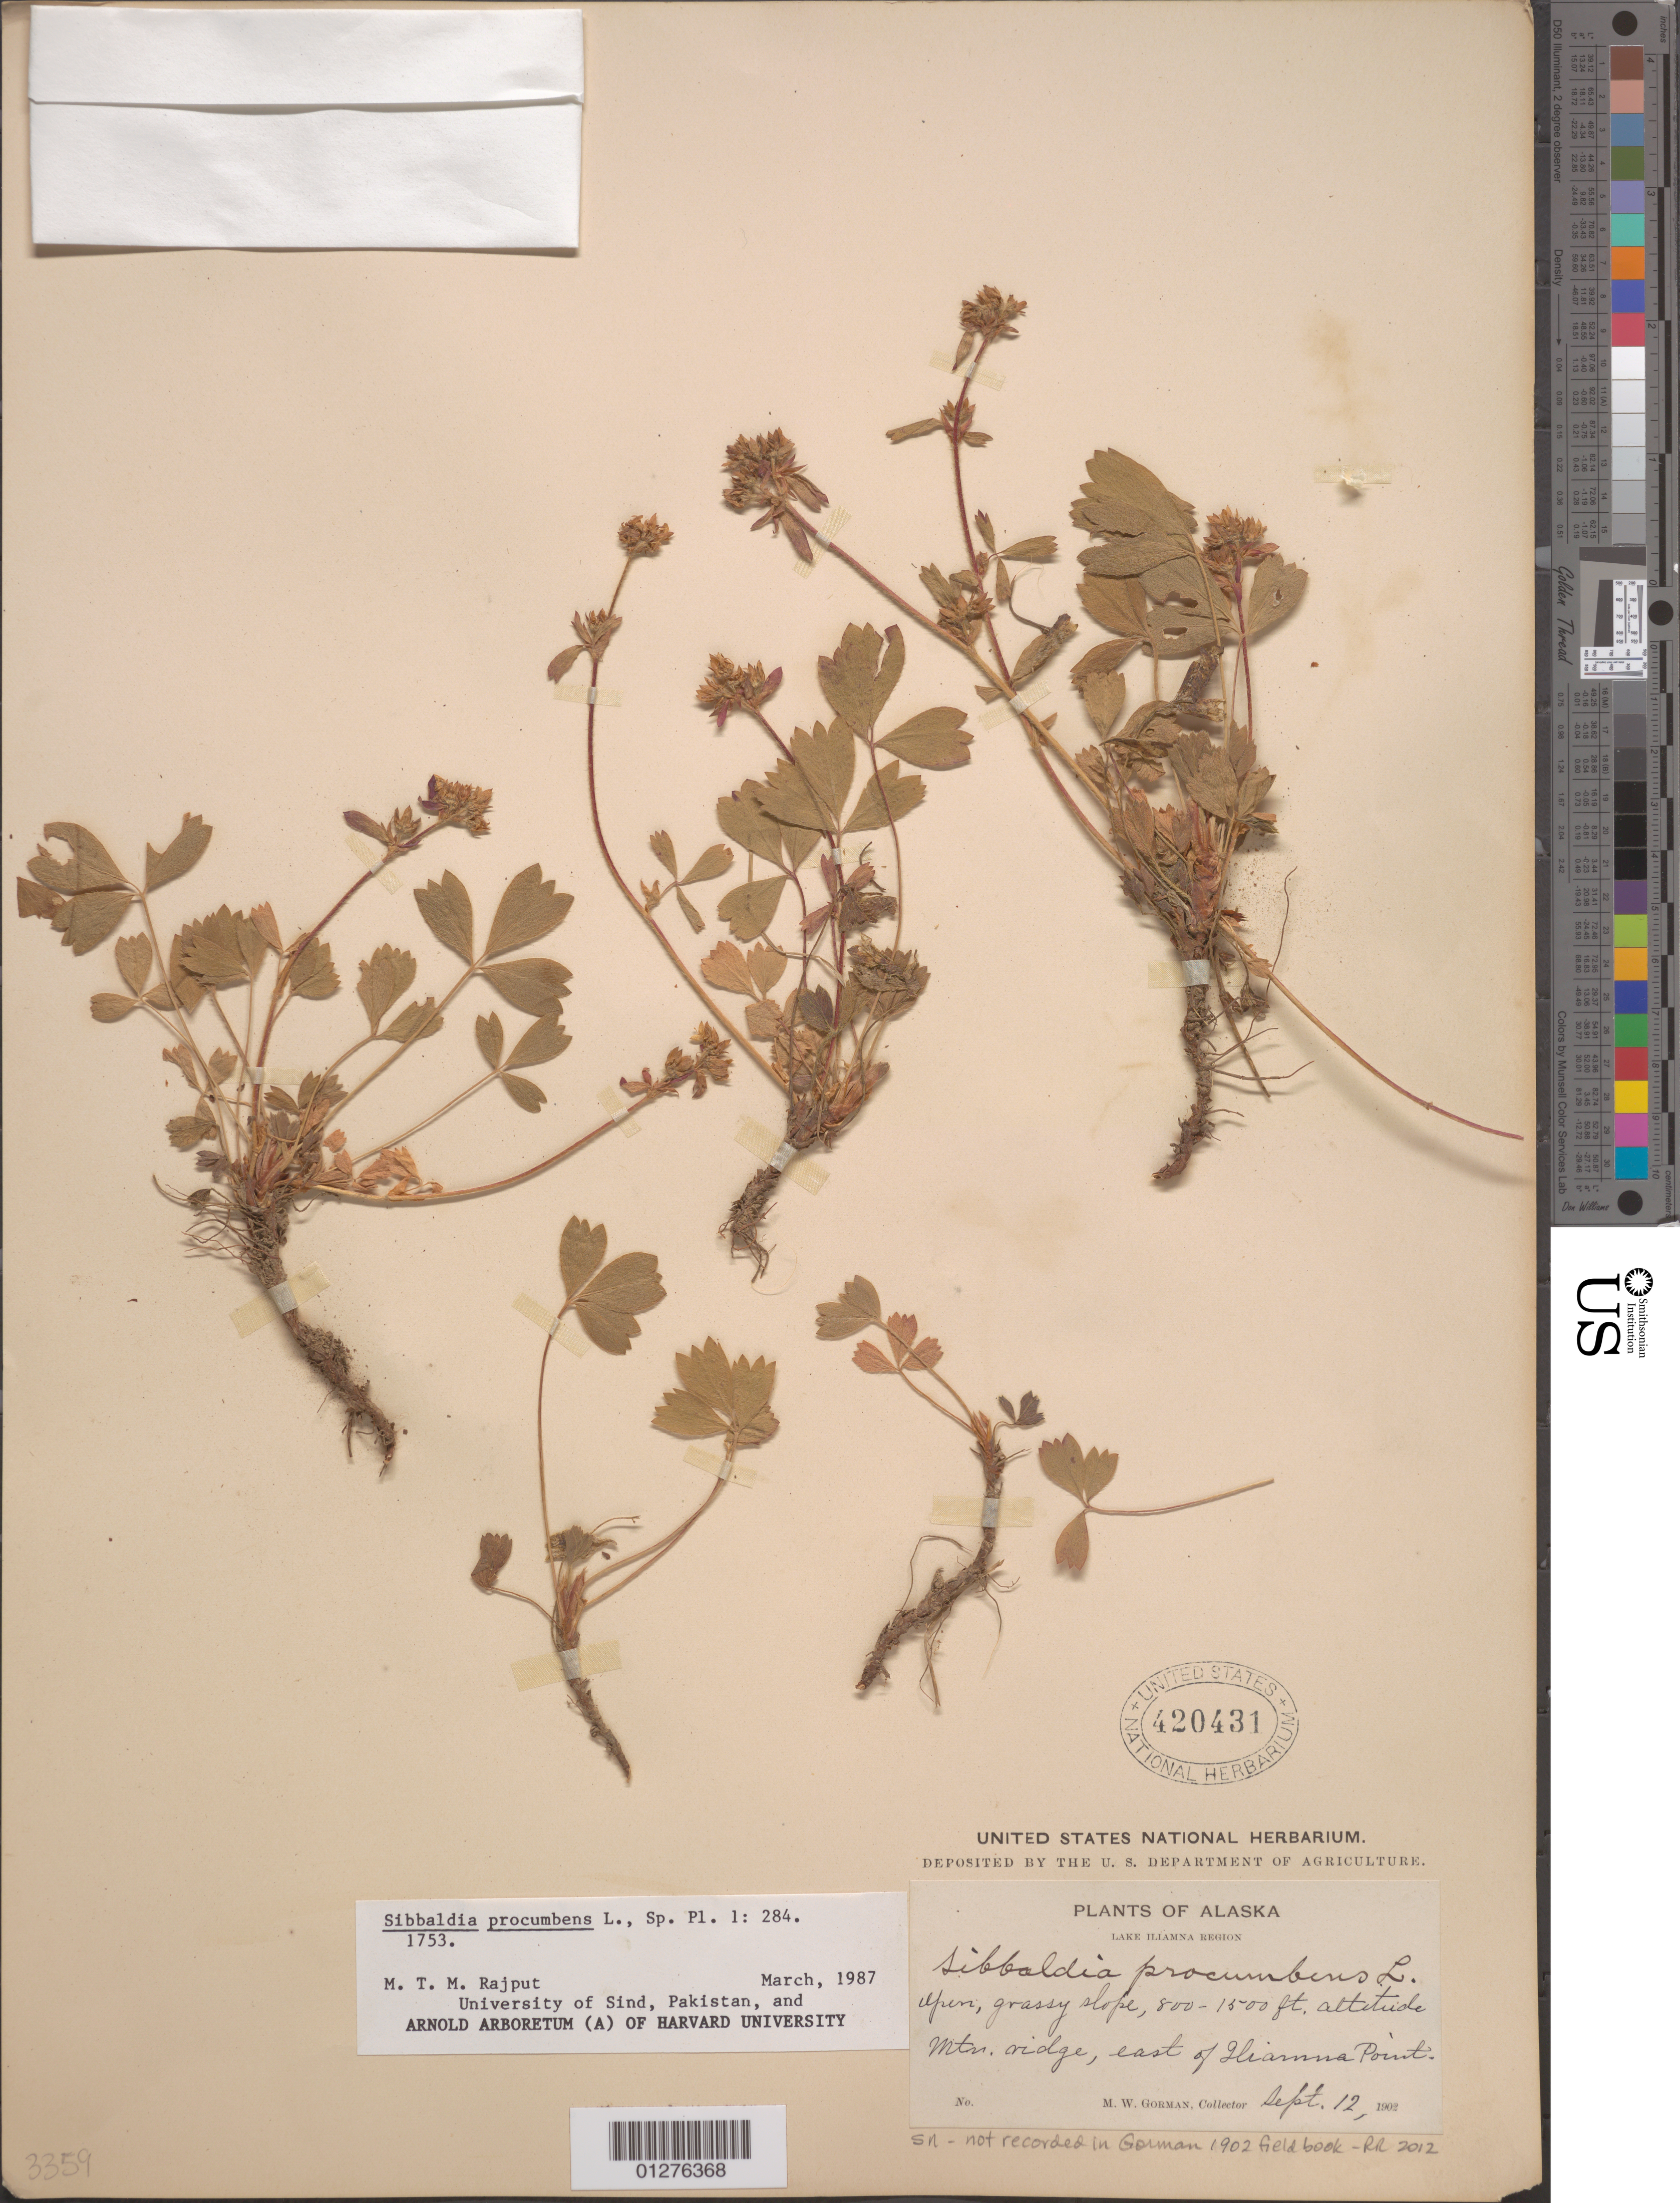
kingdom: Plantae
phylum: Tracheophyta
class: Magnoliopsida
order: Rosales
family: Rosaceae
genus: Sibbaldia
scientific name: Sibbaldia procumbens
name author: L.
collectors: M. W. Gorman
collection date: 1902-09-12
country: United States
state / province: Alaska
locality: Lake Iliamna Region, Mts. Ridge, East of Iliamna Point.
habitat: Grassy slopes.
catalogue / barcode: US 420431